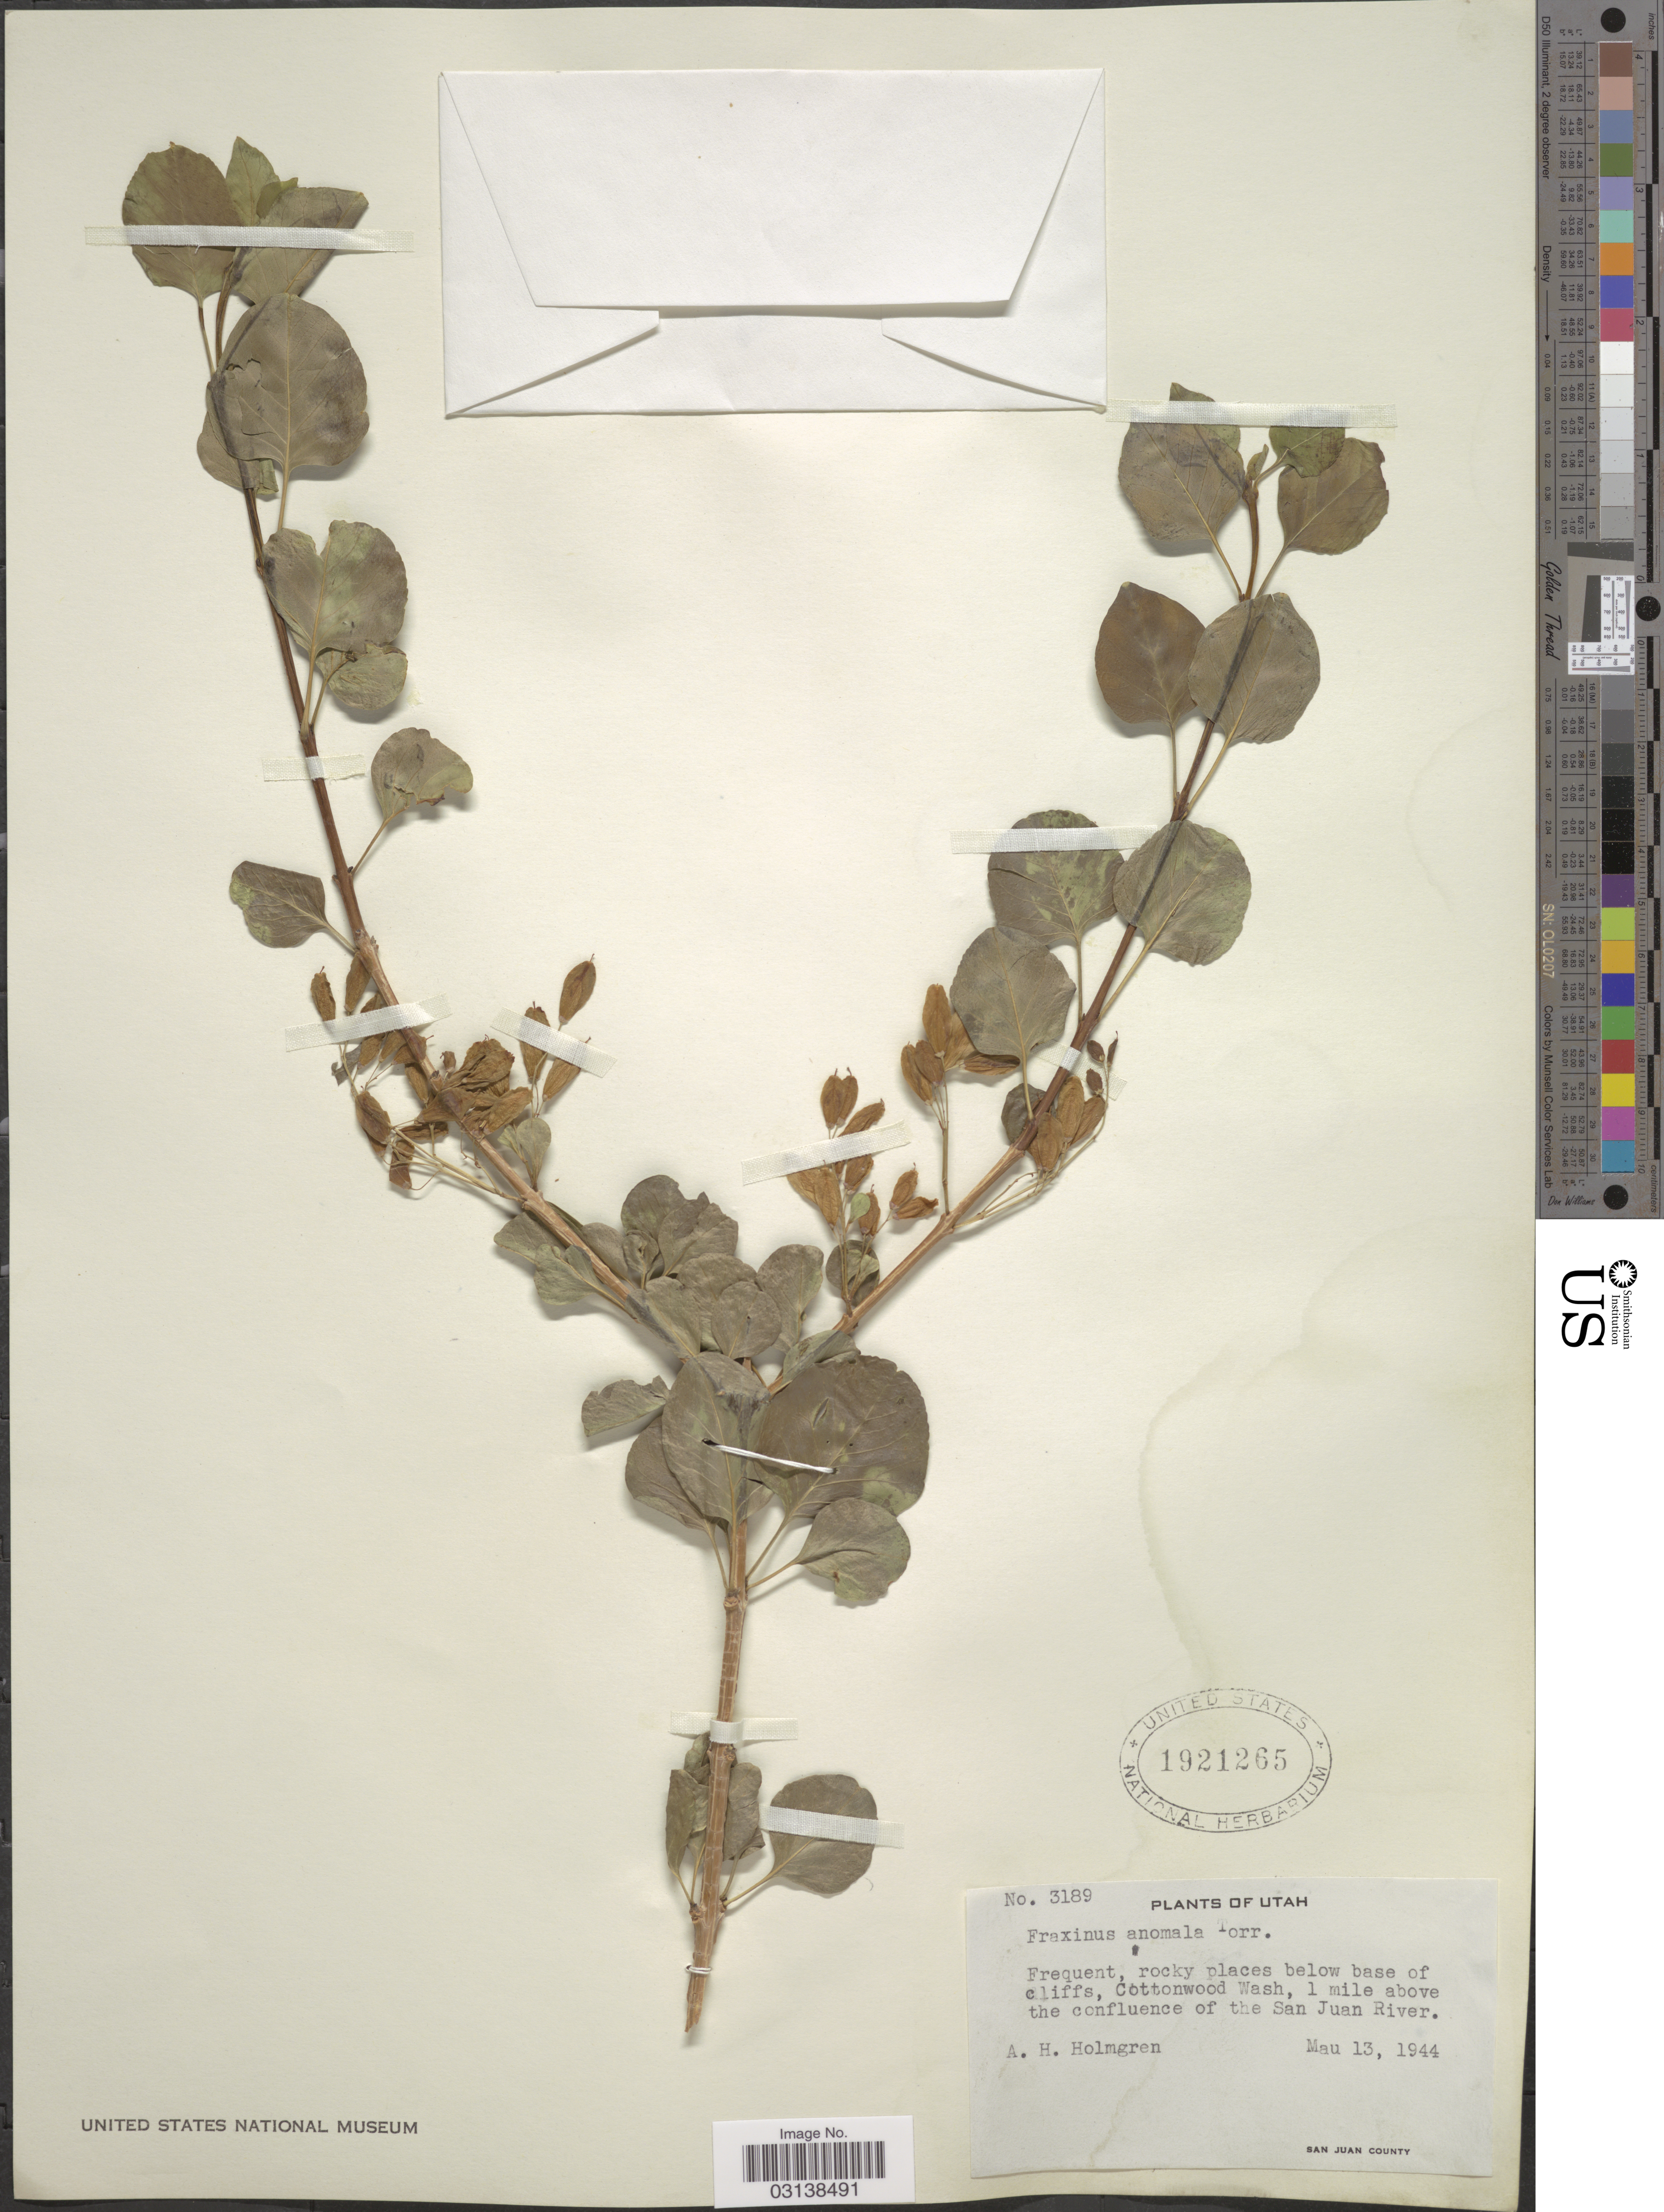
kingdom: Plantae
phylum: Tracheophyta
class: Magnoliopsida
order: Lamiales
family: Oleaceae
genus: Fraxinus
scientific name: Fraxinus anomala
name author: Torr. ex S. Watson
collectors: A. H. Holmgren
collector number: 3189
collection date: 1944-05-13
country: United States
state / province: Utah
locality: Frequent, rocky places below base of cliffs, Cottonwood Wash, 1 mile above the confluence of the San Juan River.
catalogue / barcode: US 1921265